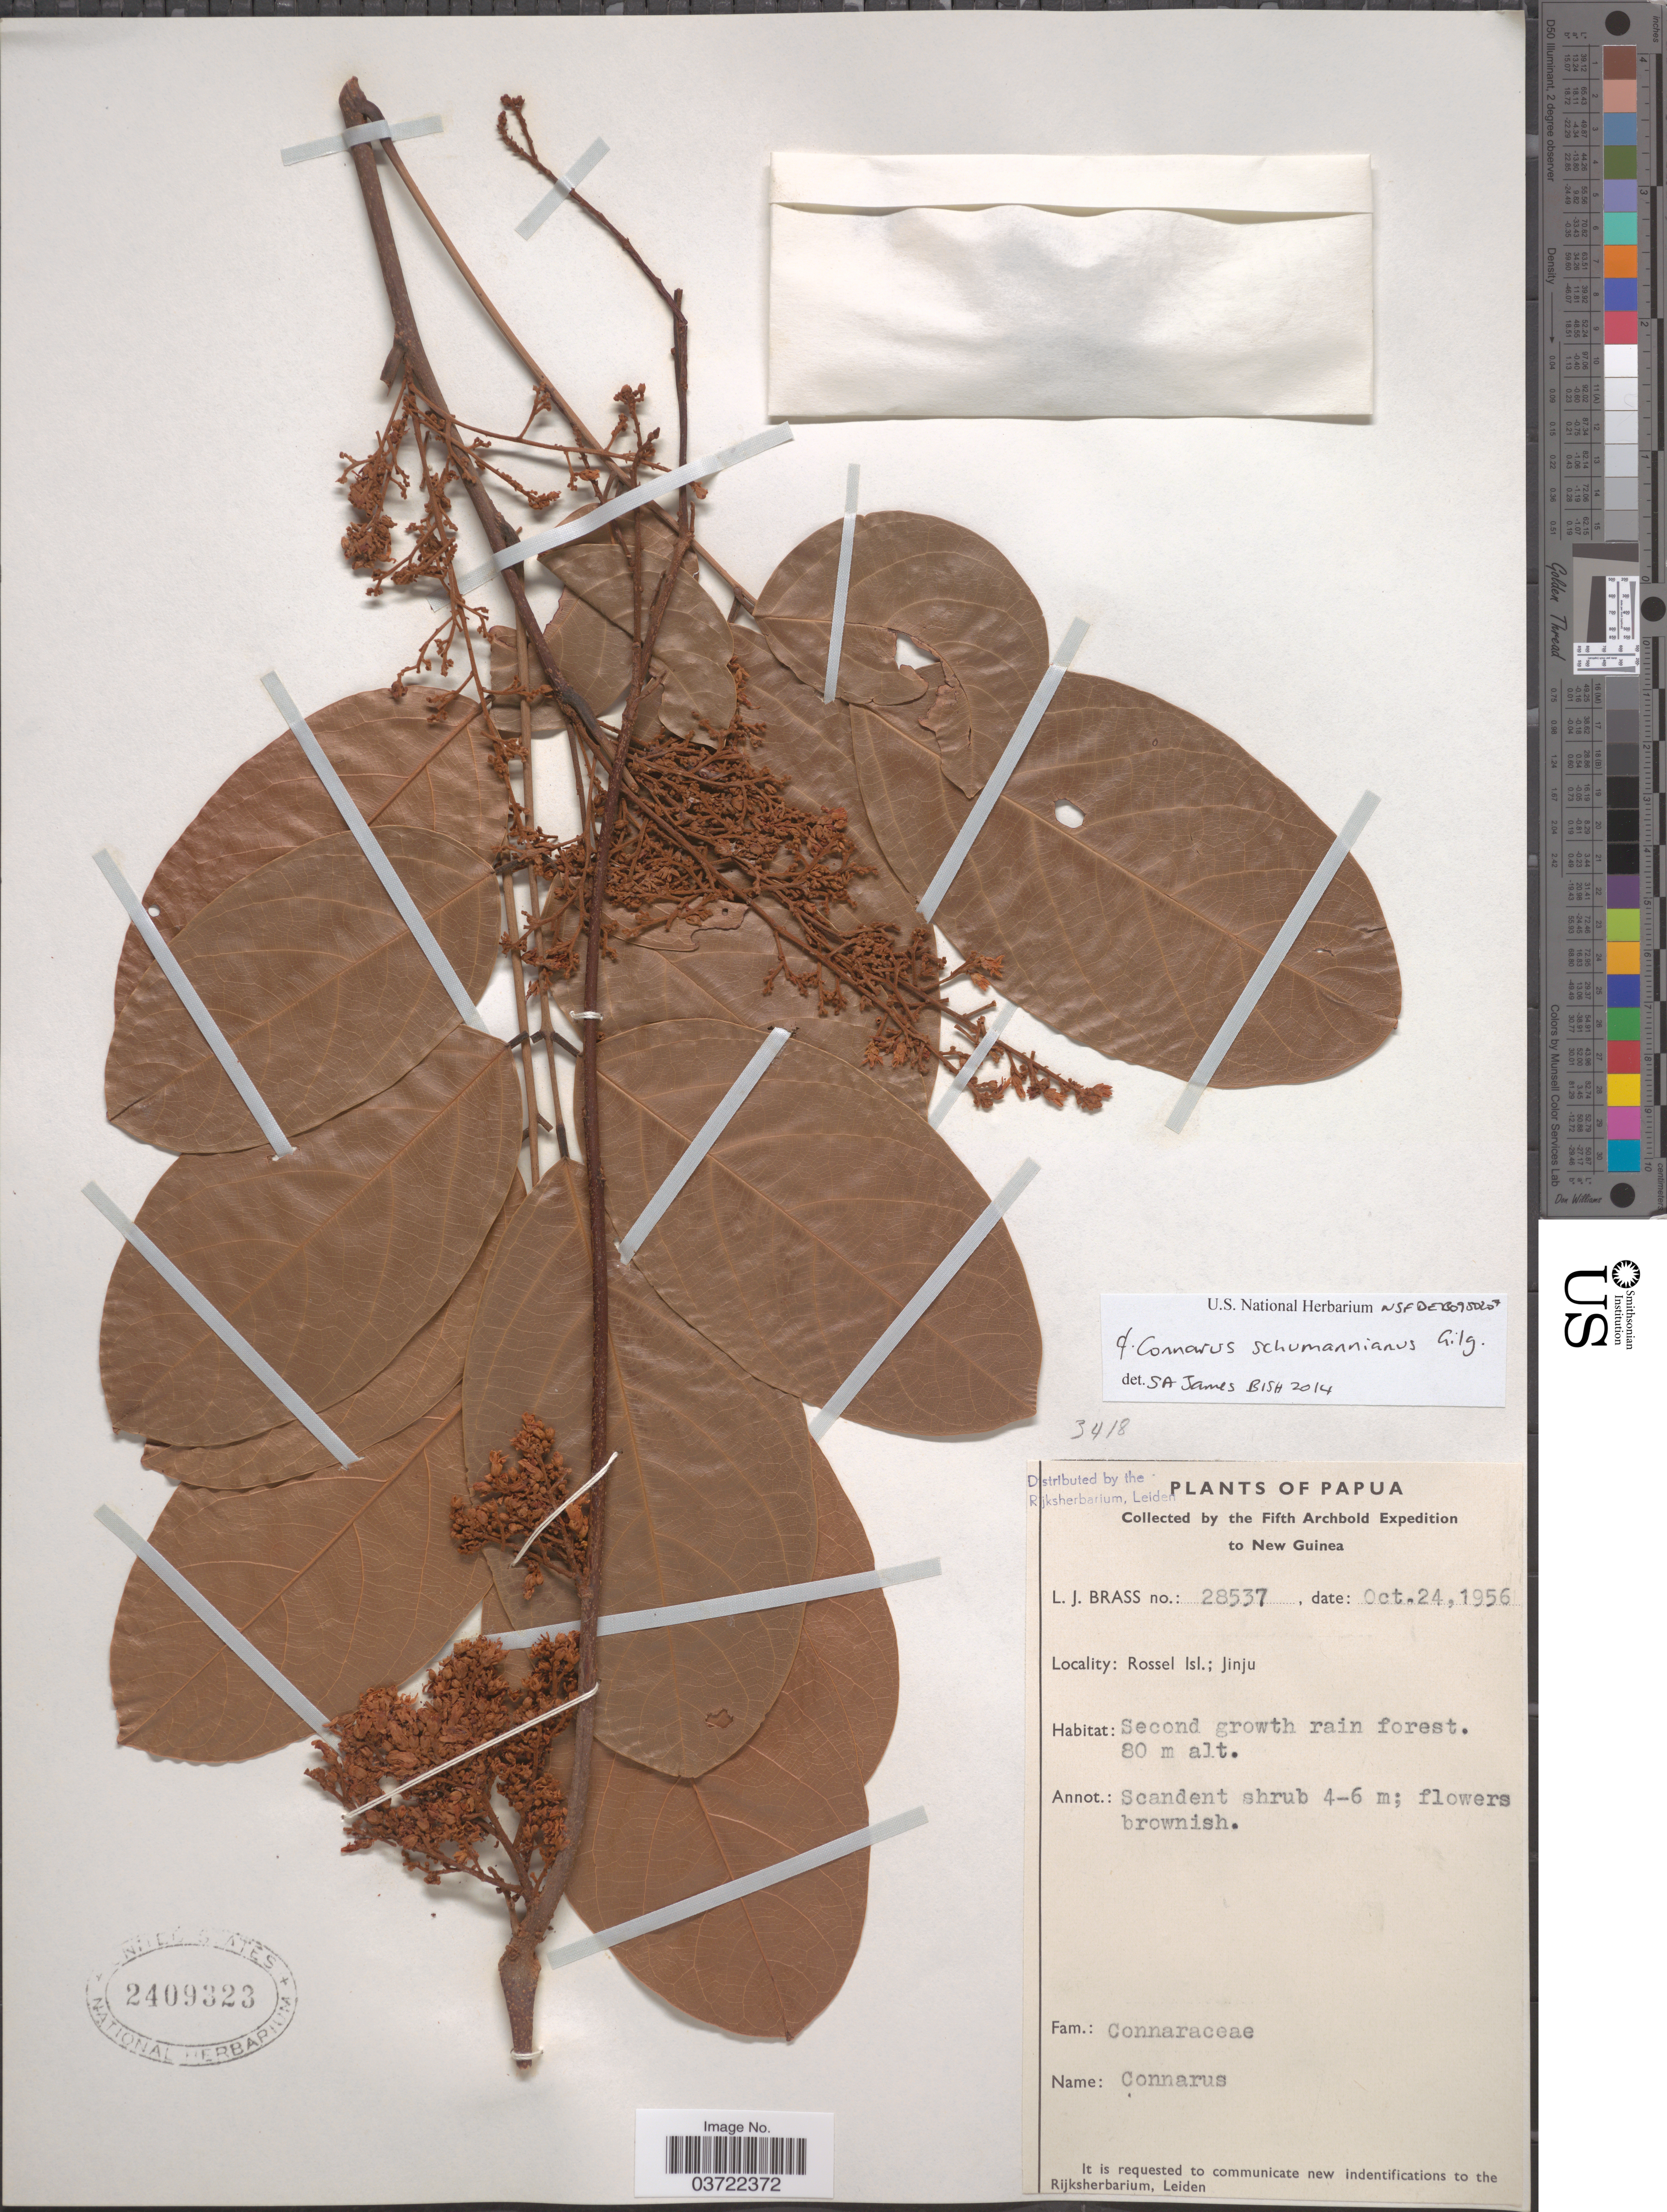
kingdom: Plantae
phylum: Tracheophyta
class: Magnoliopsida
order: Oxalidales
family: Connaraceae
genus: Connarus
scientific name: Connarus schumannianus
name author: Gilg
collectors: L. J. Brass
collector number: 28537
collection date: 1956-10-24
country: Papua New Guinea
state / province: Milne Bay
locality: New Guinea. Rossel Isl.; Jinju.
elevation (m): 80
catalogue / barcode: US 2409323